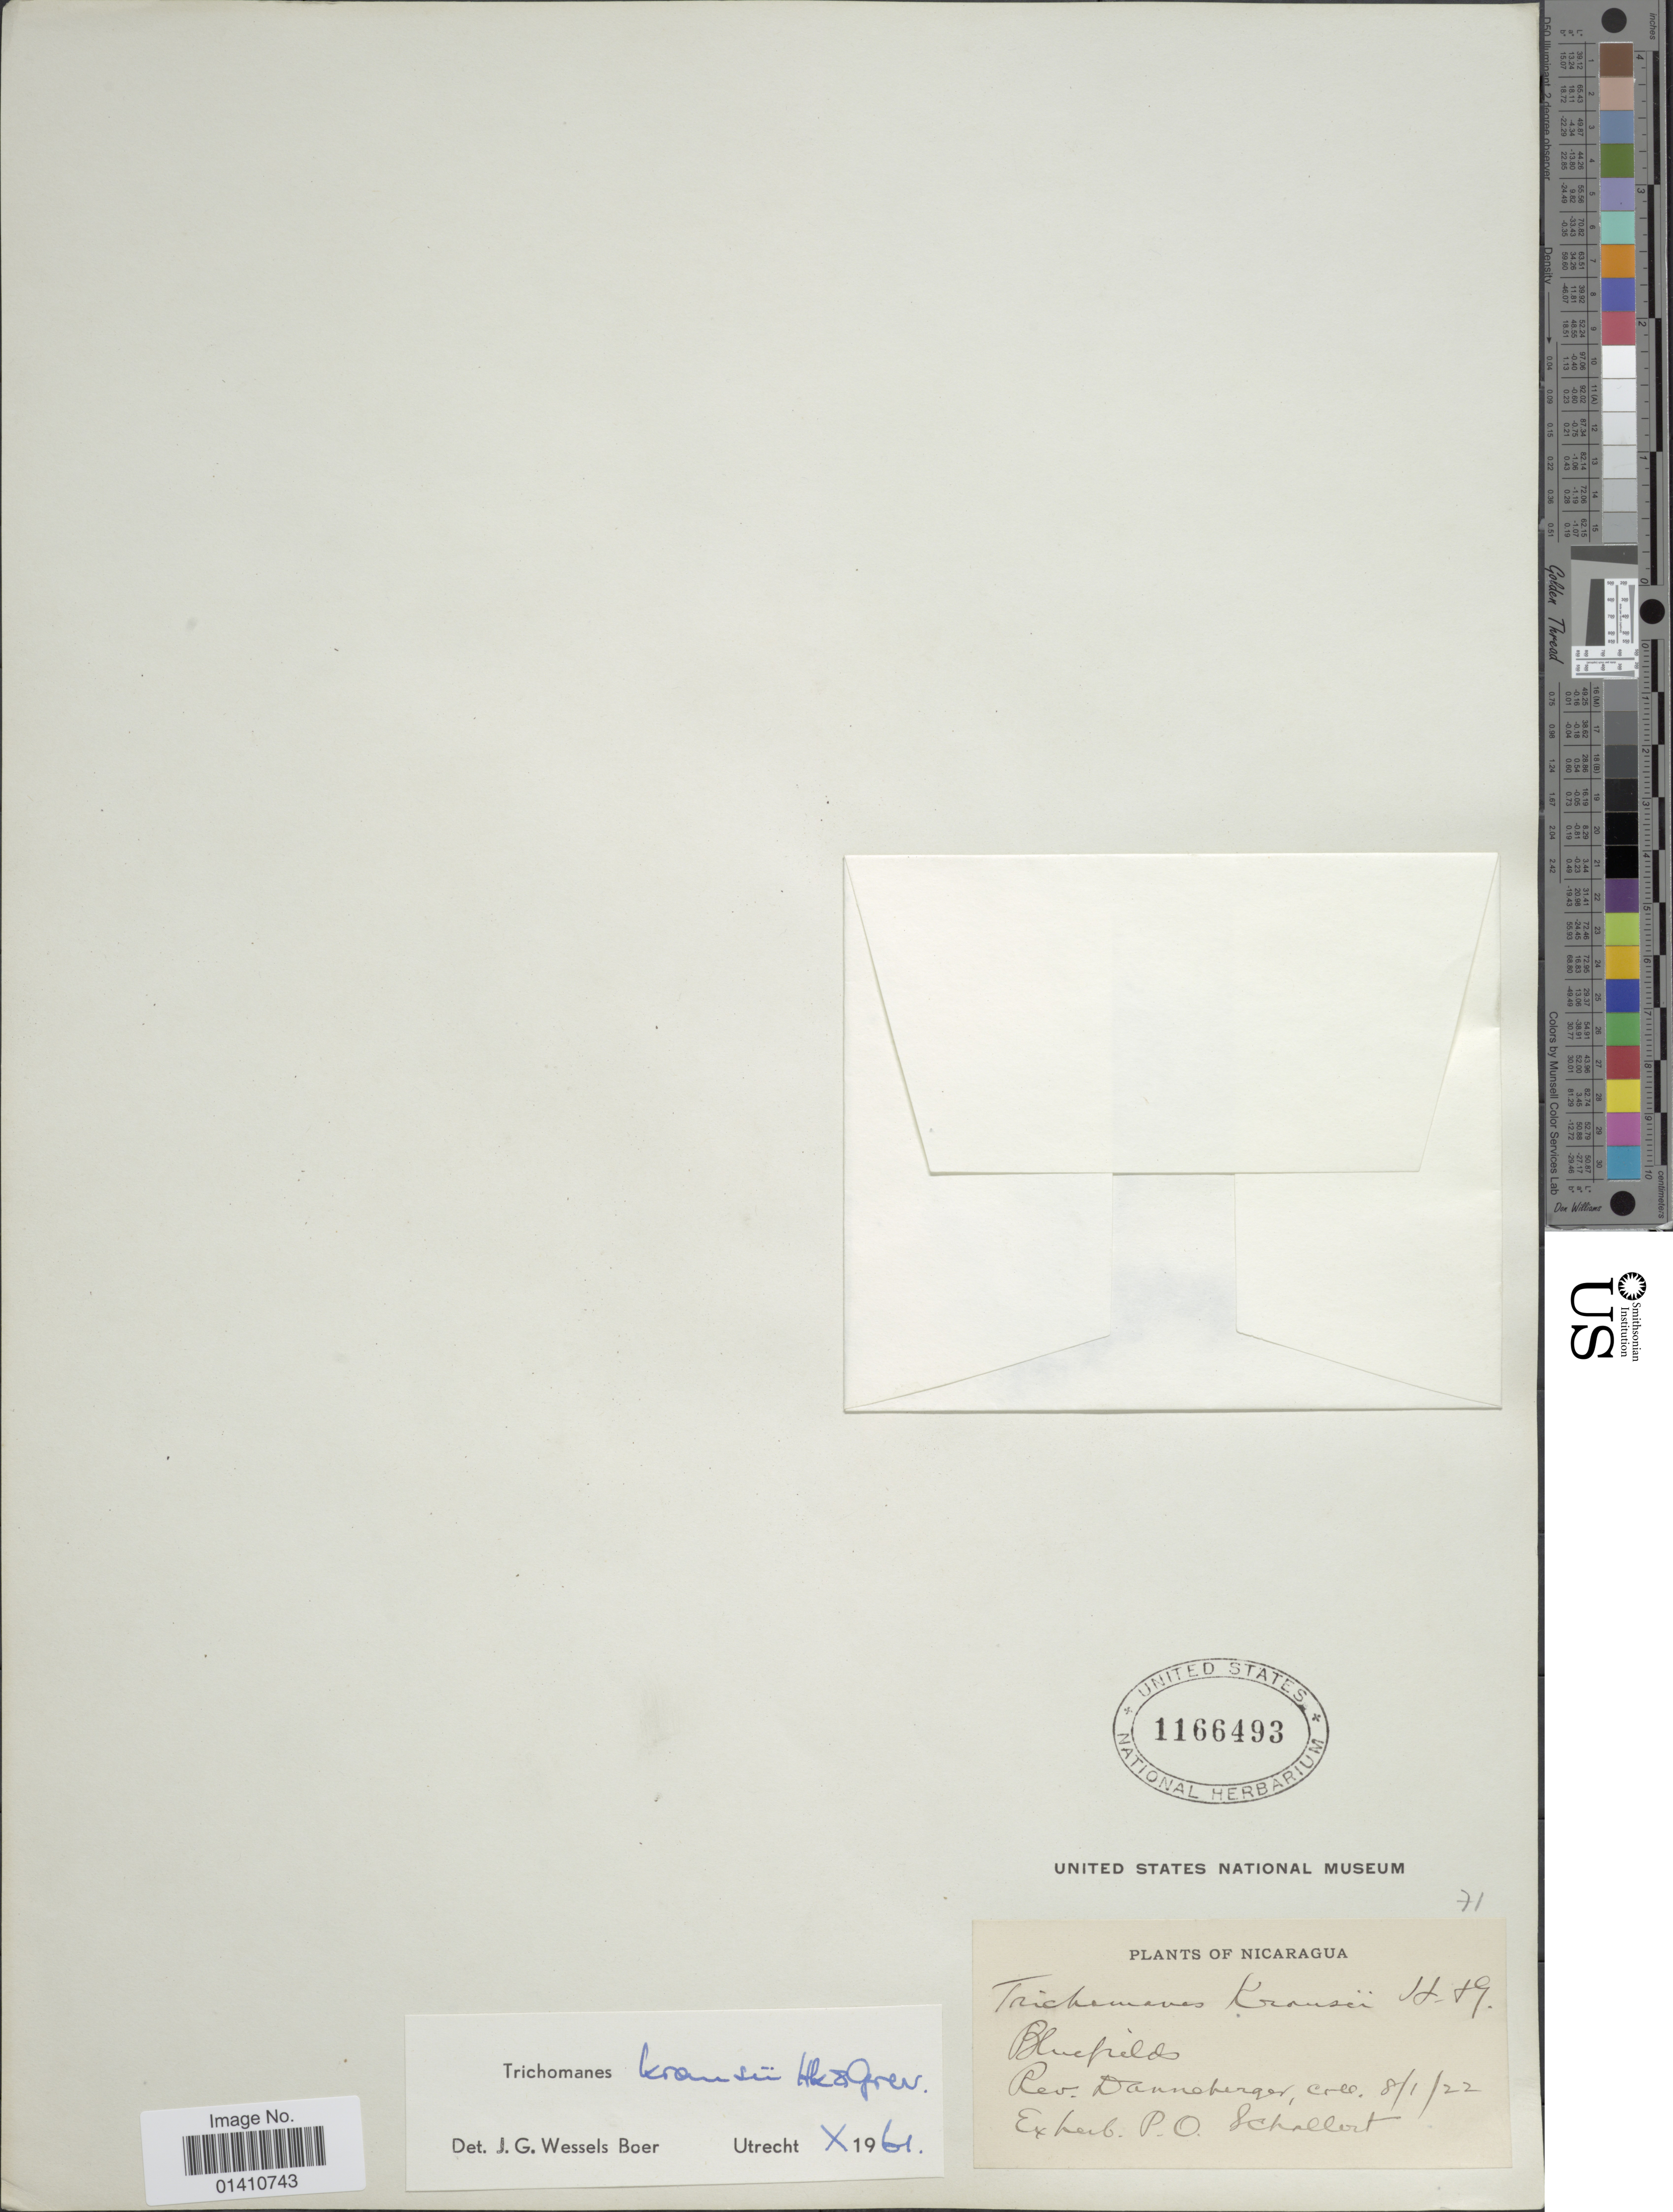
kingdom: Plantae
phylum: Tracheophyta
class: Polypodiopsida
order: Hymenophyllales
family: Hymenophyllaceae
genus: Didymoglossum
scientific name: Didymoglossum kraussii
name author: (Hook. & Grev.) C. Presl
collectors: Danneberger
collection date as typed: Transcribed d/m/y: 8/1/22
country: Nicaragua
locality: Bluefields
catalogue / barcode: US 1166493